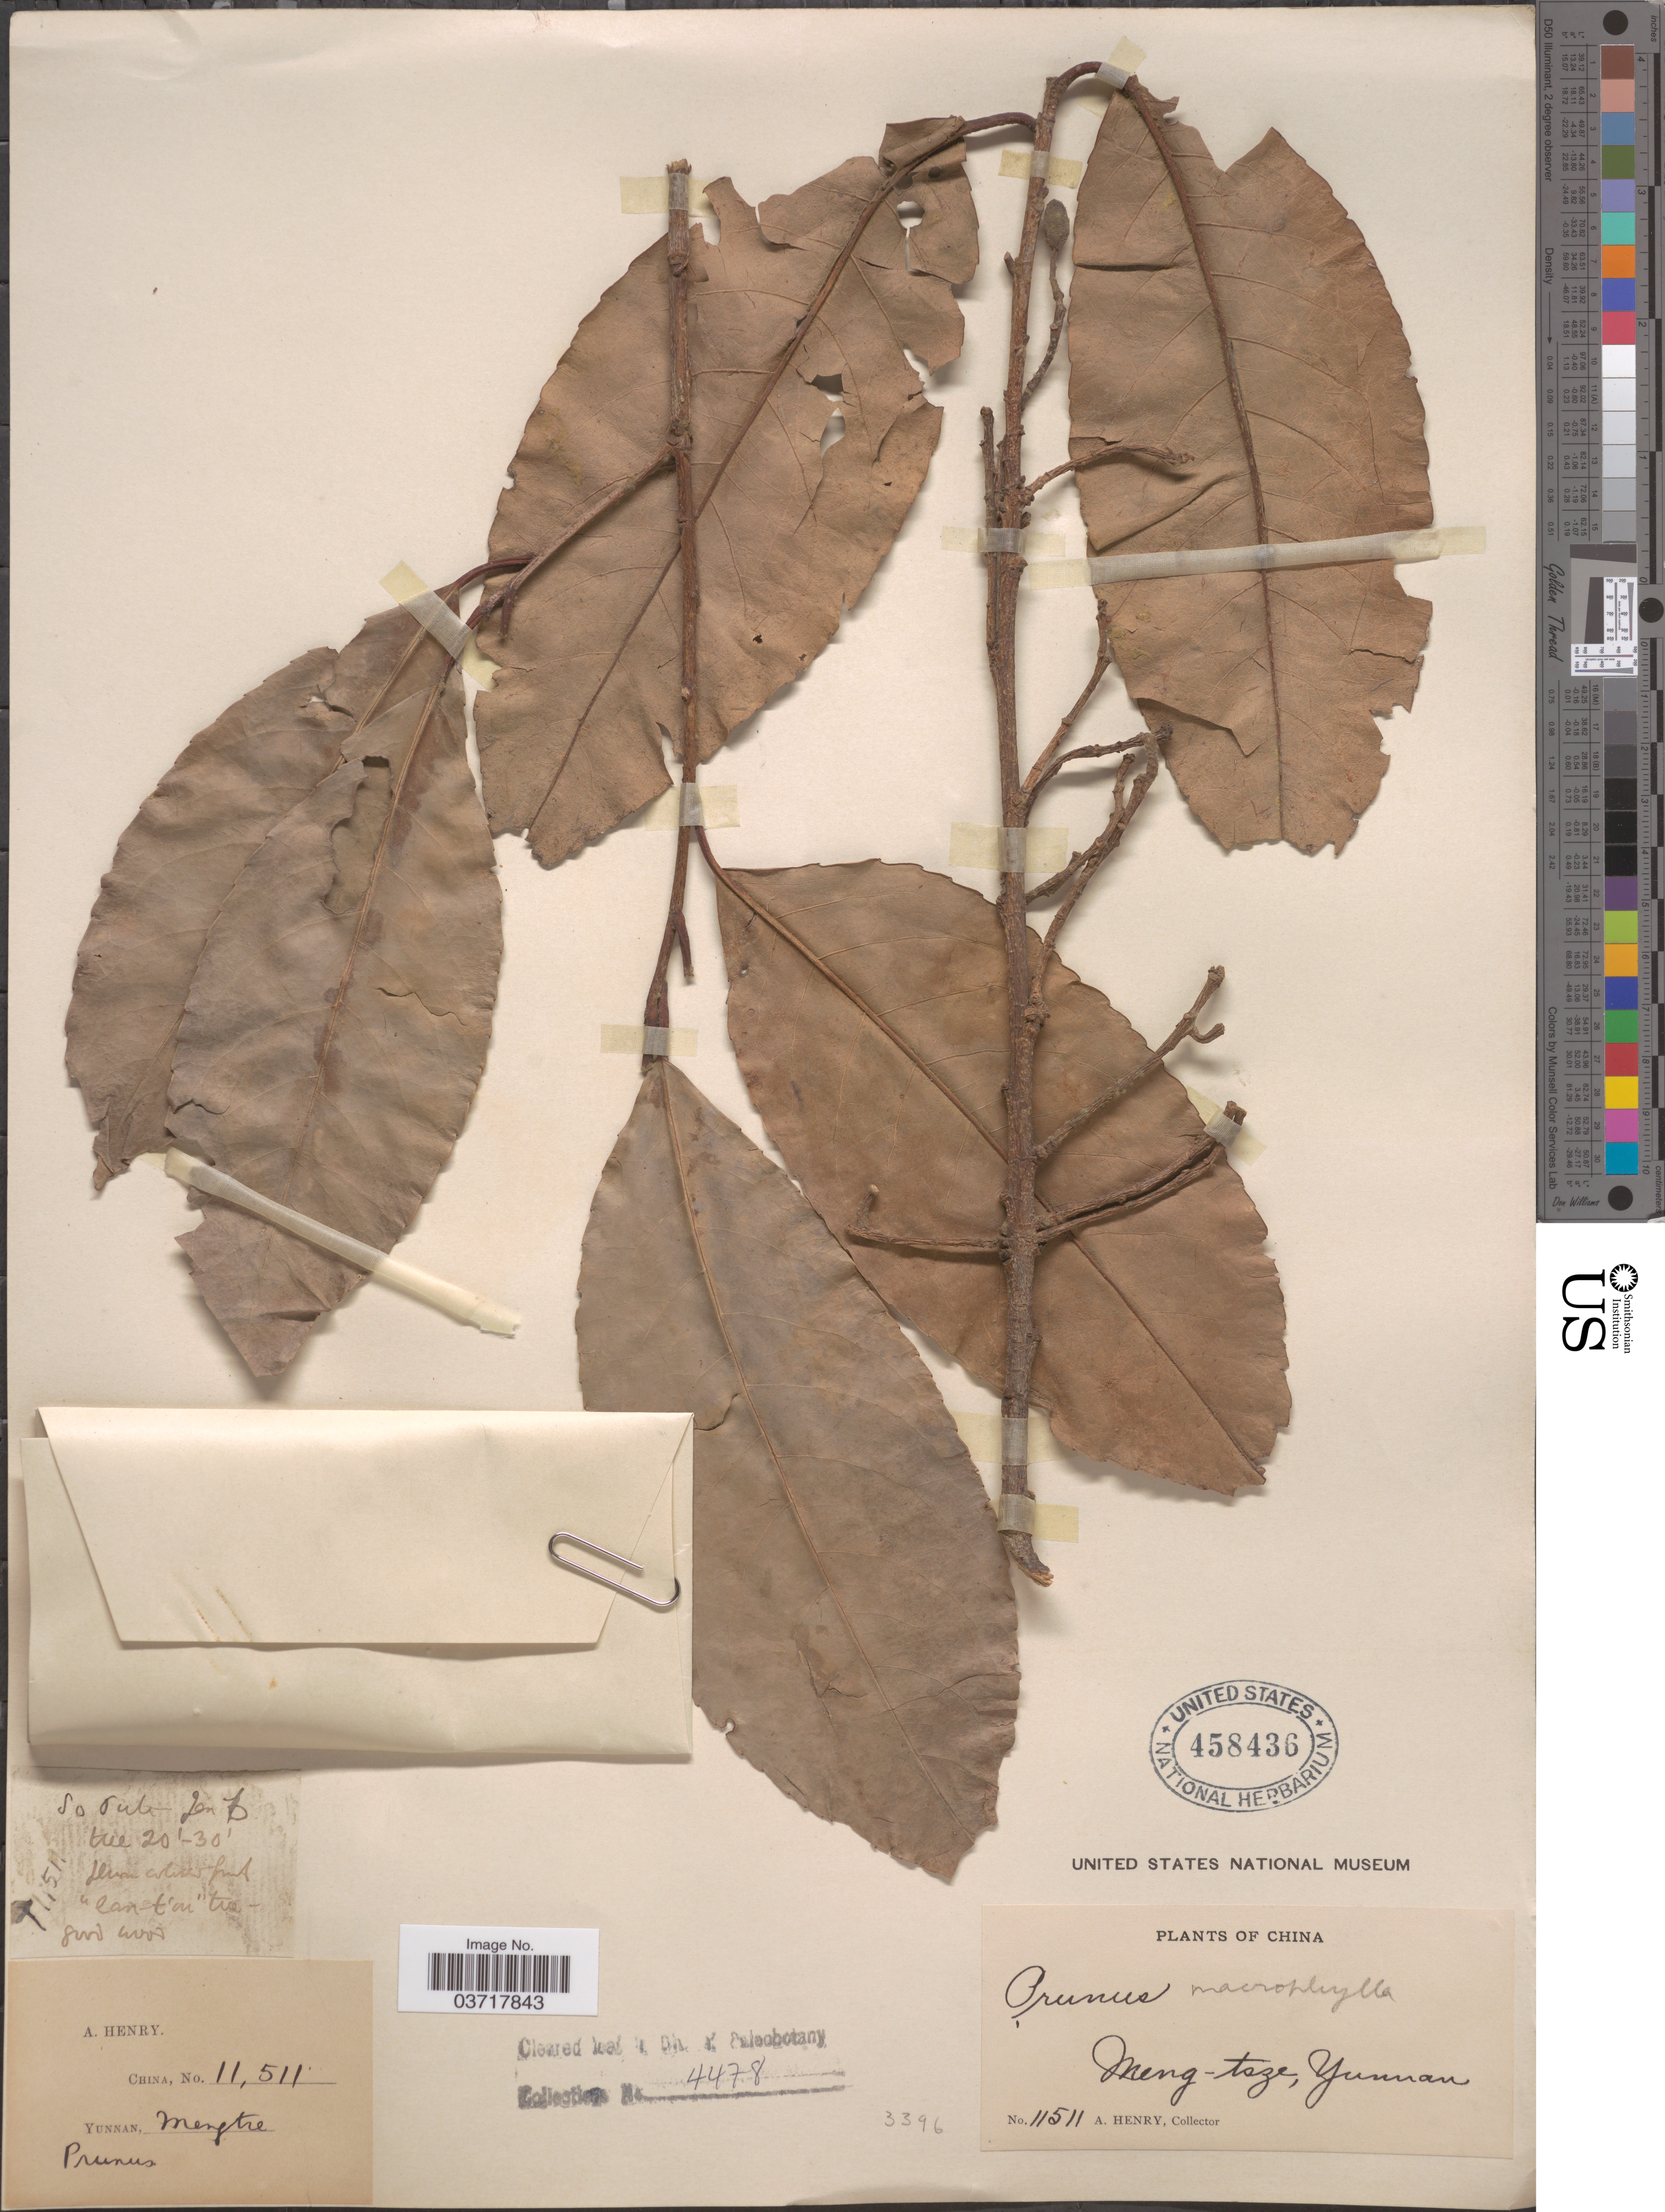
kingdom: Plantae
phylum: Tracheophyta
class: Magnoliopsida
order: Rosales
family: Rosaceae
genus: Prunus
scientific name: Prunus macrophylla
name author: Poir.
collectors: A. Henry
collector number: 11511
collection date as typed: Transcribed d/m/y: /1/7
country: China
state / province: Yunnan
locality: Meng-tsze.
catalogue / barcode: US 458436